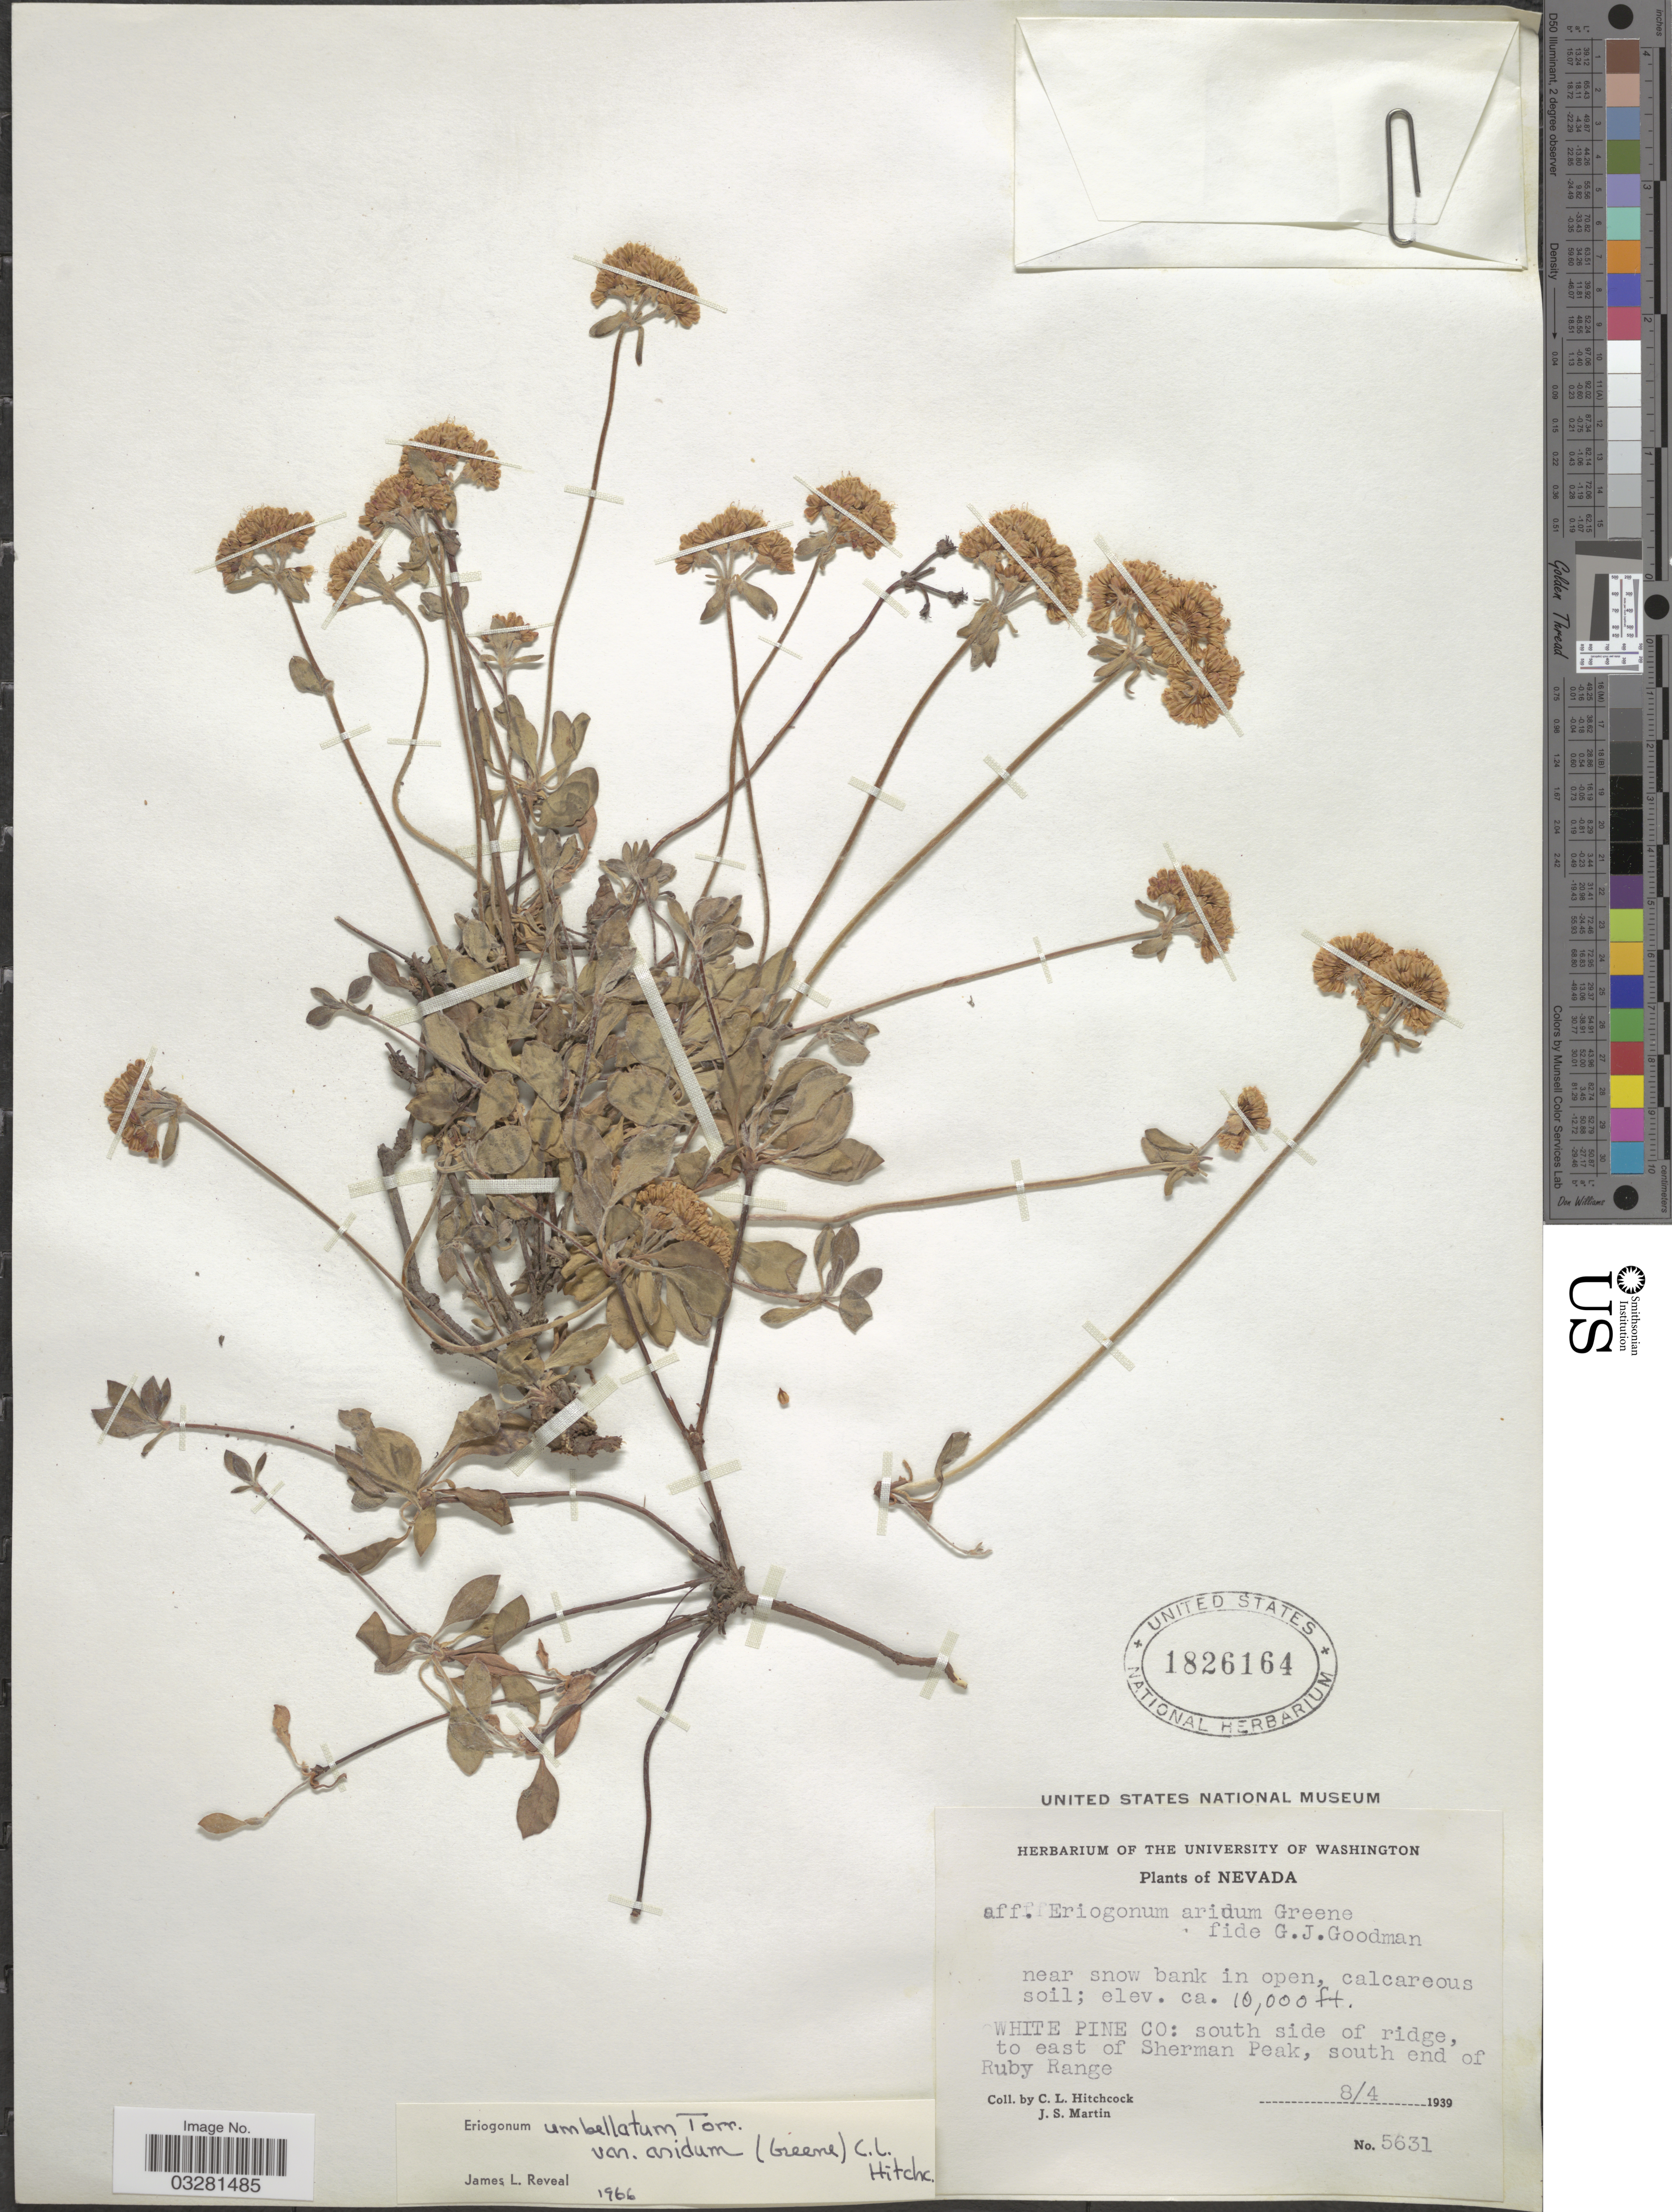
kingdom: Plantae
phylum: Tracheophyta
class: Magnoliopsida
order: Caryophyllales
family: Polygonaceae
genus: Eriogonum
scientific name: Eriogonum umbellatum var. aridum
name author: (S.W. Greene) C.L. Hitchc.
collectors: C. L. Hitchcock & J. S. Martin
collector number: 5631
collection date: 1939-08-04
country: United States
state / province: Nevada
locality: White Pine Co: south side of ridge, to east of Sherman Peak, south end of Ruby Range.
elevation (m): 3048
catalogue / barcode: US 1826164